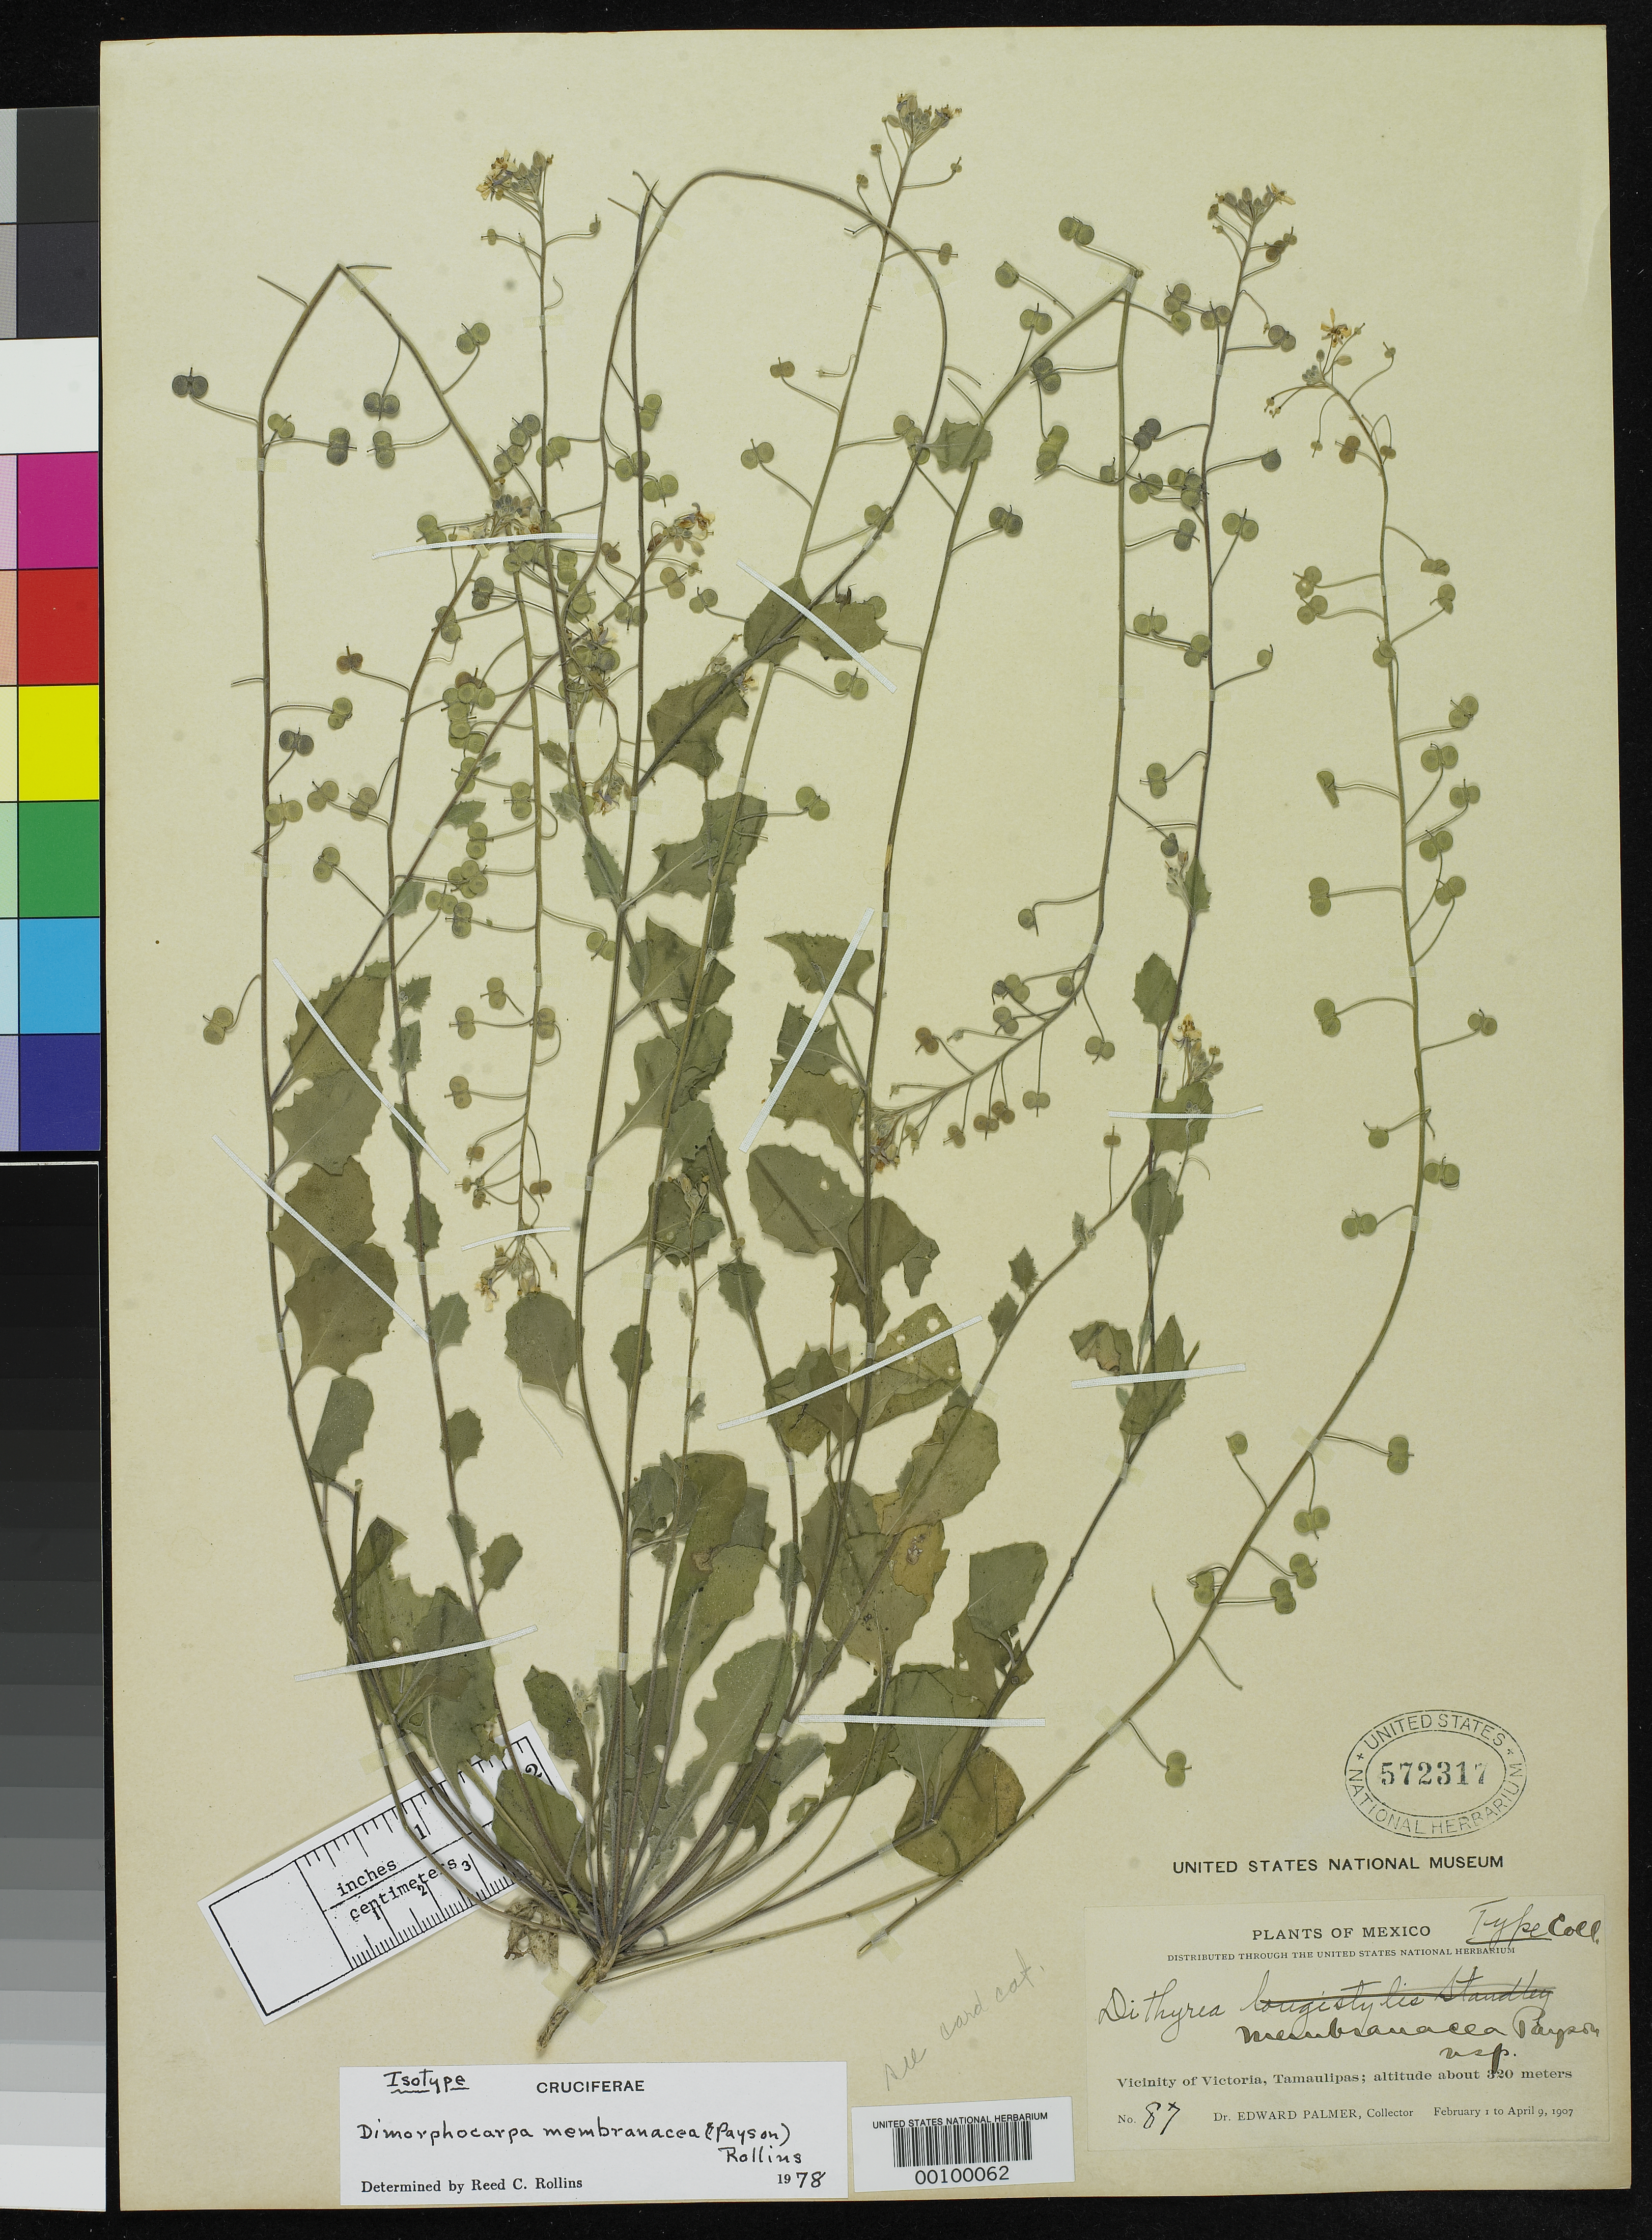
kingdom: Plantae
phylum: Tracheophyta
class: Magnoliopsida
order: Brassicales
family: Brassicaceae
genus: Dithyrea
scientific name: Dithyrea membranacea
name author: Payson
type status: Isotype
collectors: E. Palmer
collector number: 87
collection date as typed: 01 Feb 1907 to 09 Apr 1907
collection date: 1907-02-01/1907-04-09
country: Mexico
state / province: Tamaulipas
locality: Vicinity of Victoria.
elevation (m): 320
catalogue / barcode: US 572317